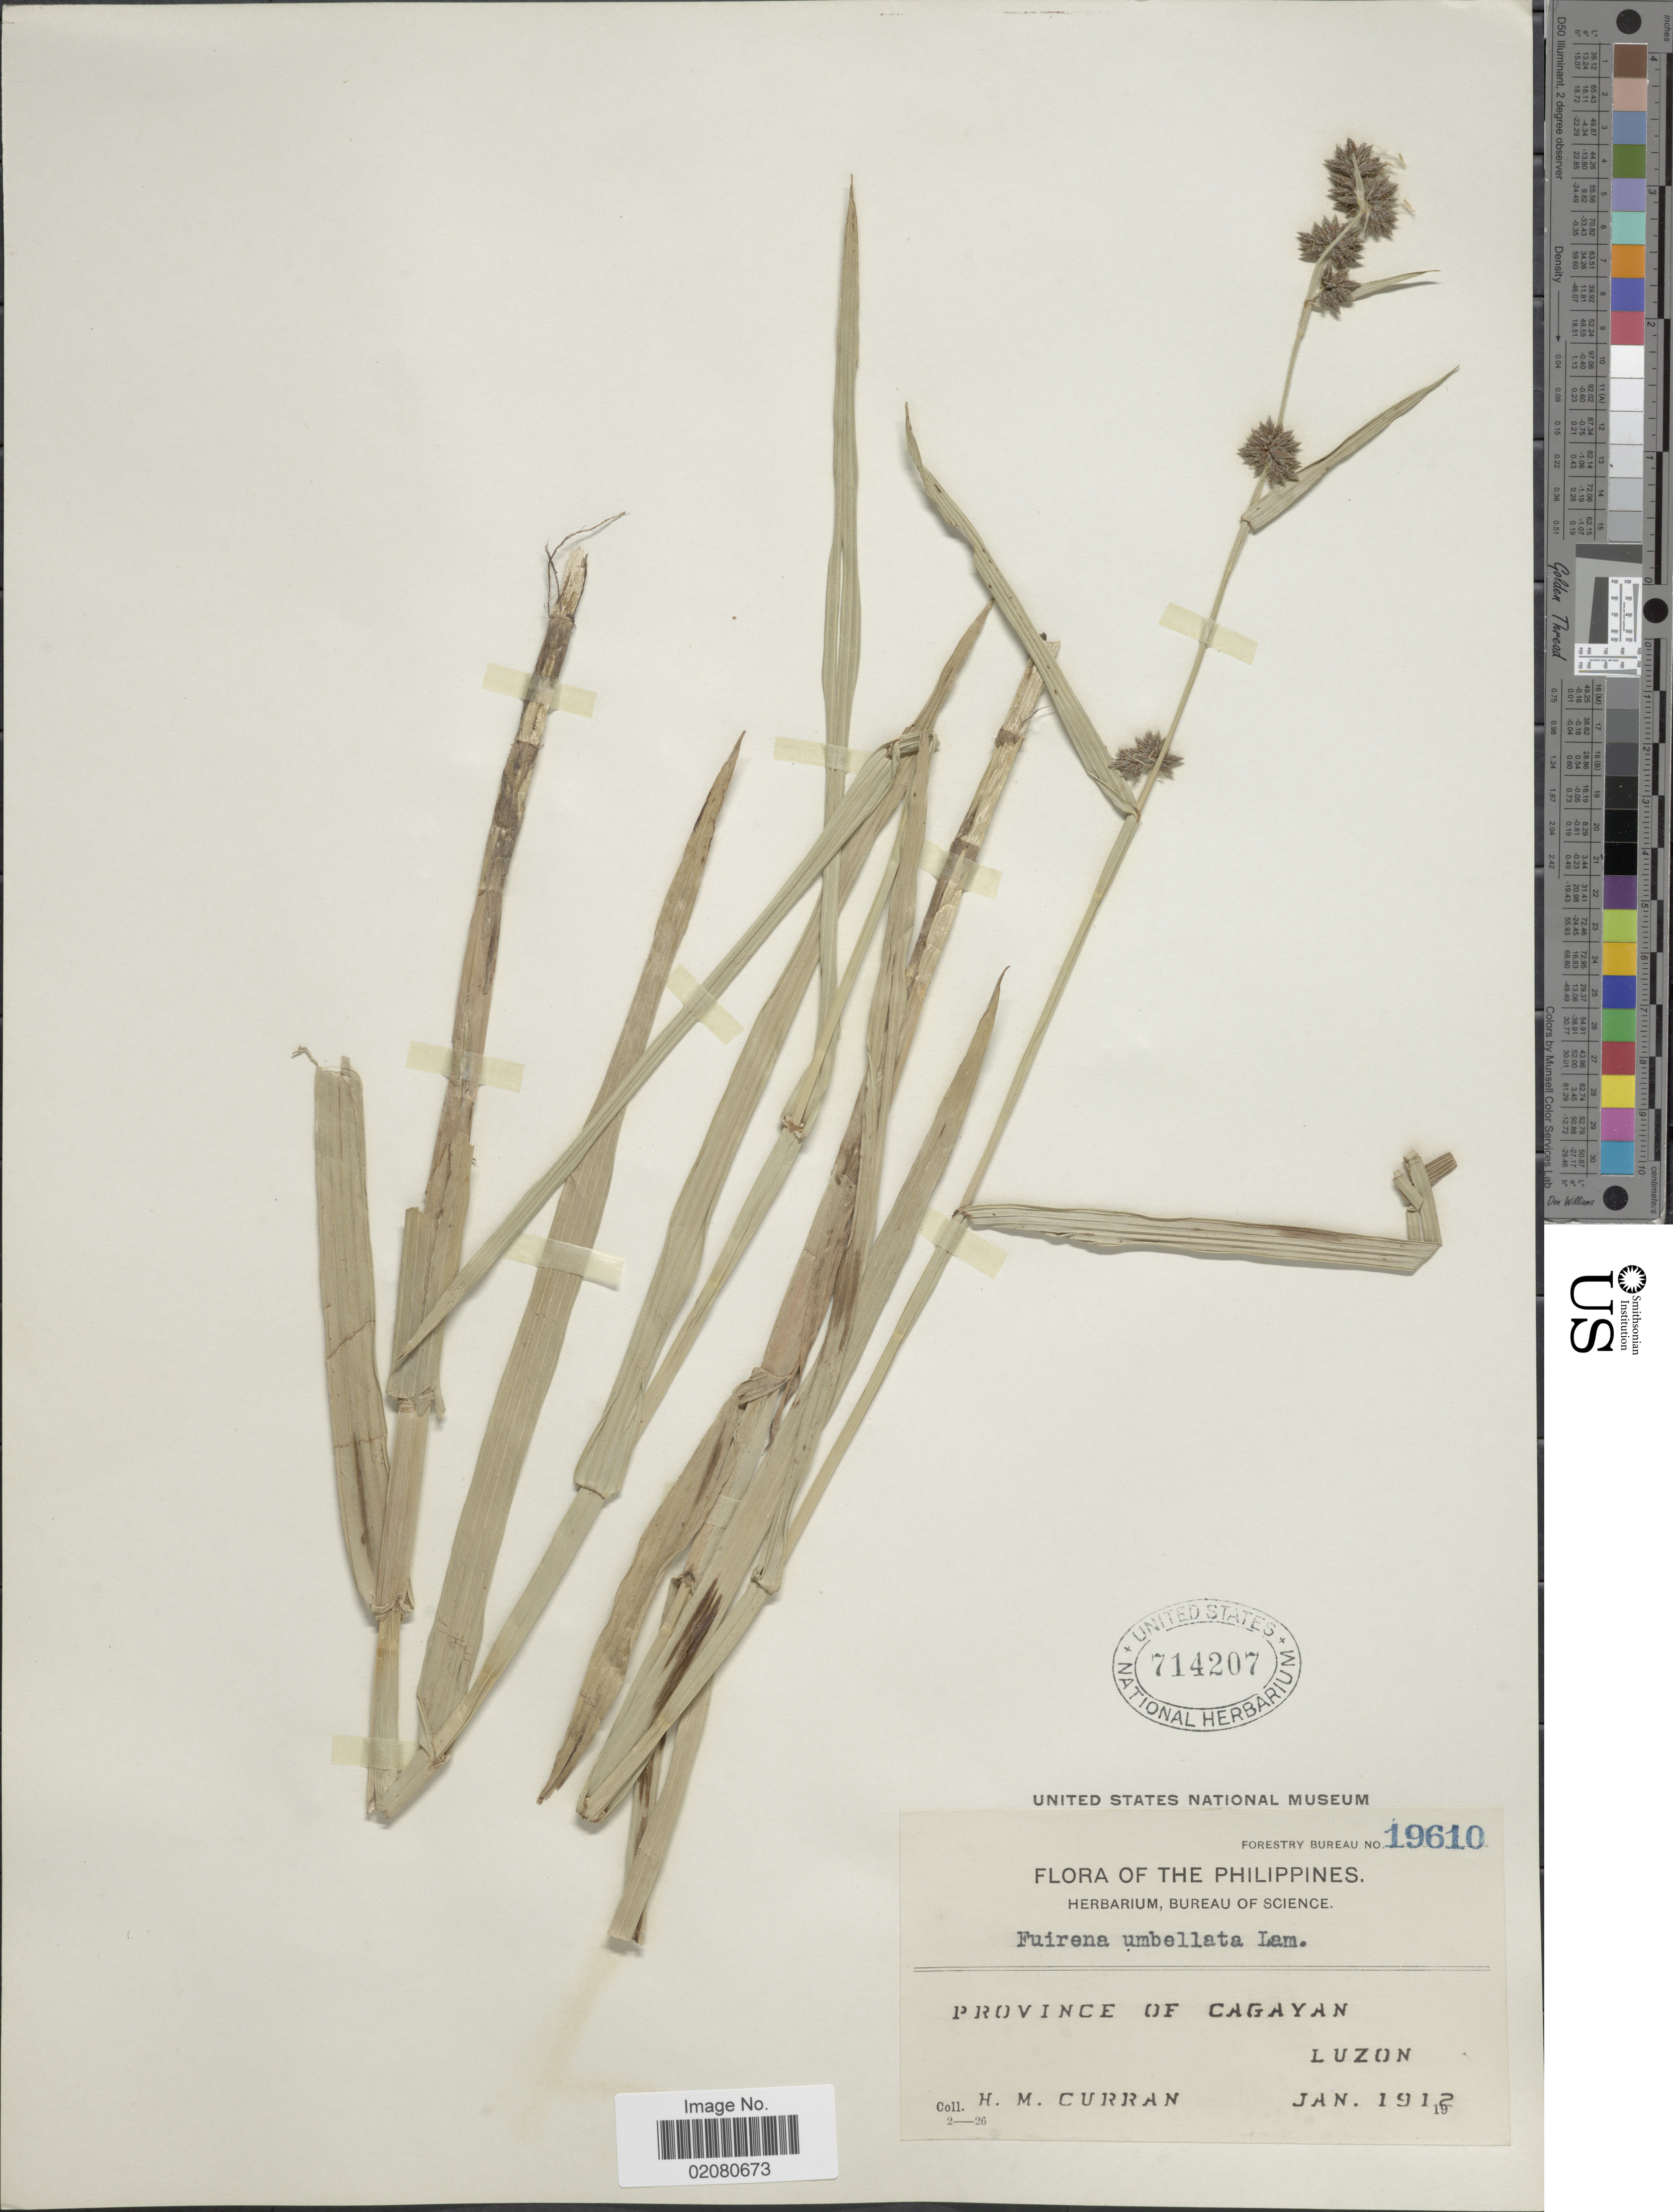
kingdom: Plantae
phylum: Tracheophyta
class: Liliopsida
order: Poales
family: Cyperaceae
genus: Fuirena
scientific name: Fuirena umbellata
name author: Rottb.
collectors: H. M. Curran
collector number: Forestry Bureau 19610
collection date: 1912-01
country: Philippines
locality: Province of Cagayan, Luzon.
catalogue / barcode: US 714207